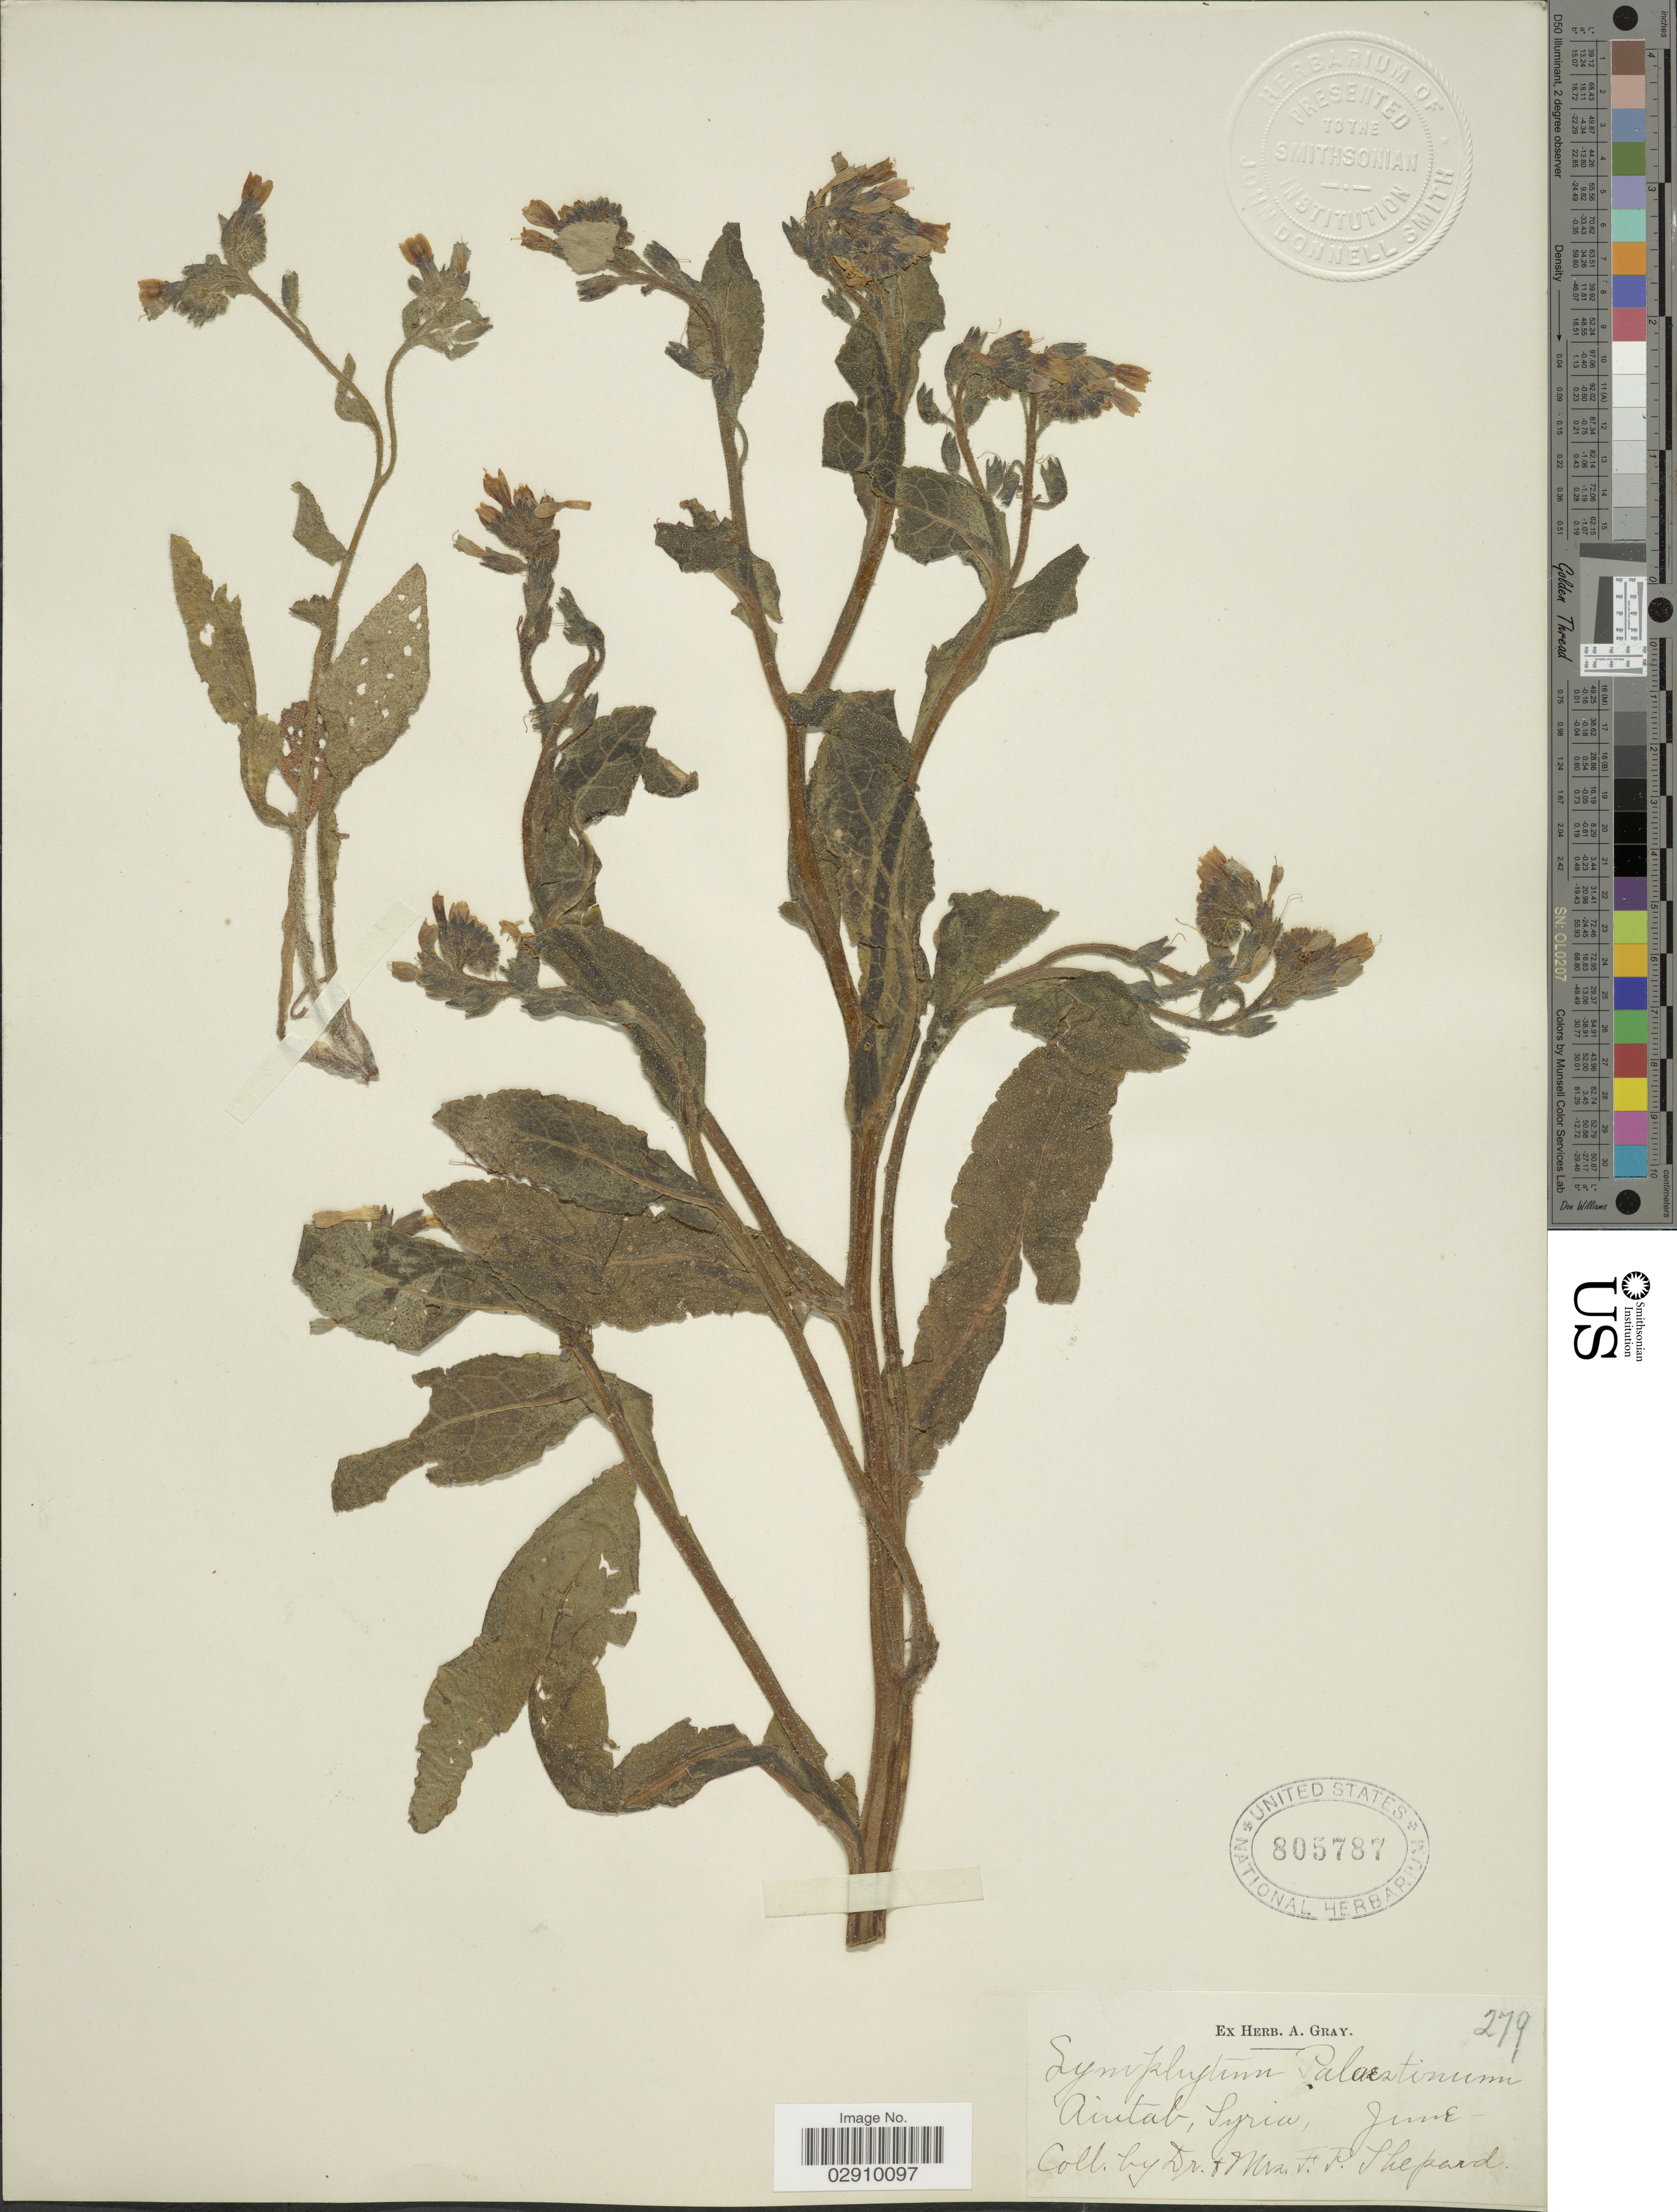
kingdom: Plantae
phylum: Tracheophyta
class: Magnoliopsida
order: Boraginales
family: Boraginaceae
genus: Symphytum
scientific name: Symphytum palestinae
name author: Boiss.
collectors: F. P. Shepard & Mrs. Shepard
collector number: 279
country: Syria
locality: Anitab, Syria.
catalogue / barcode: US 805787